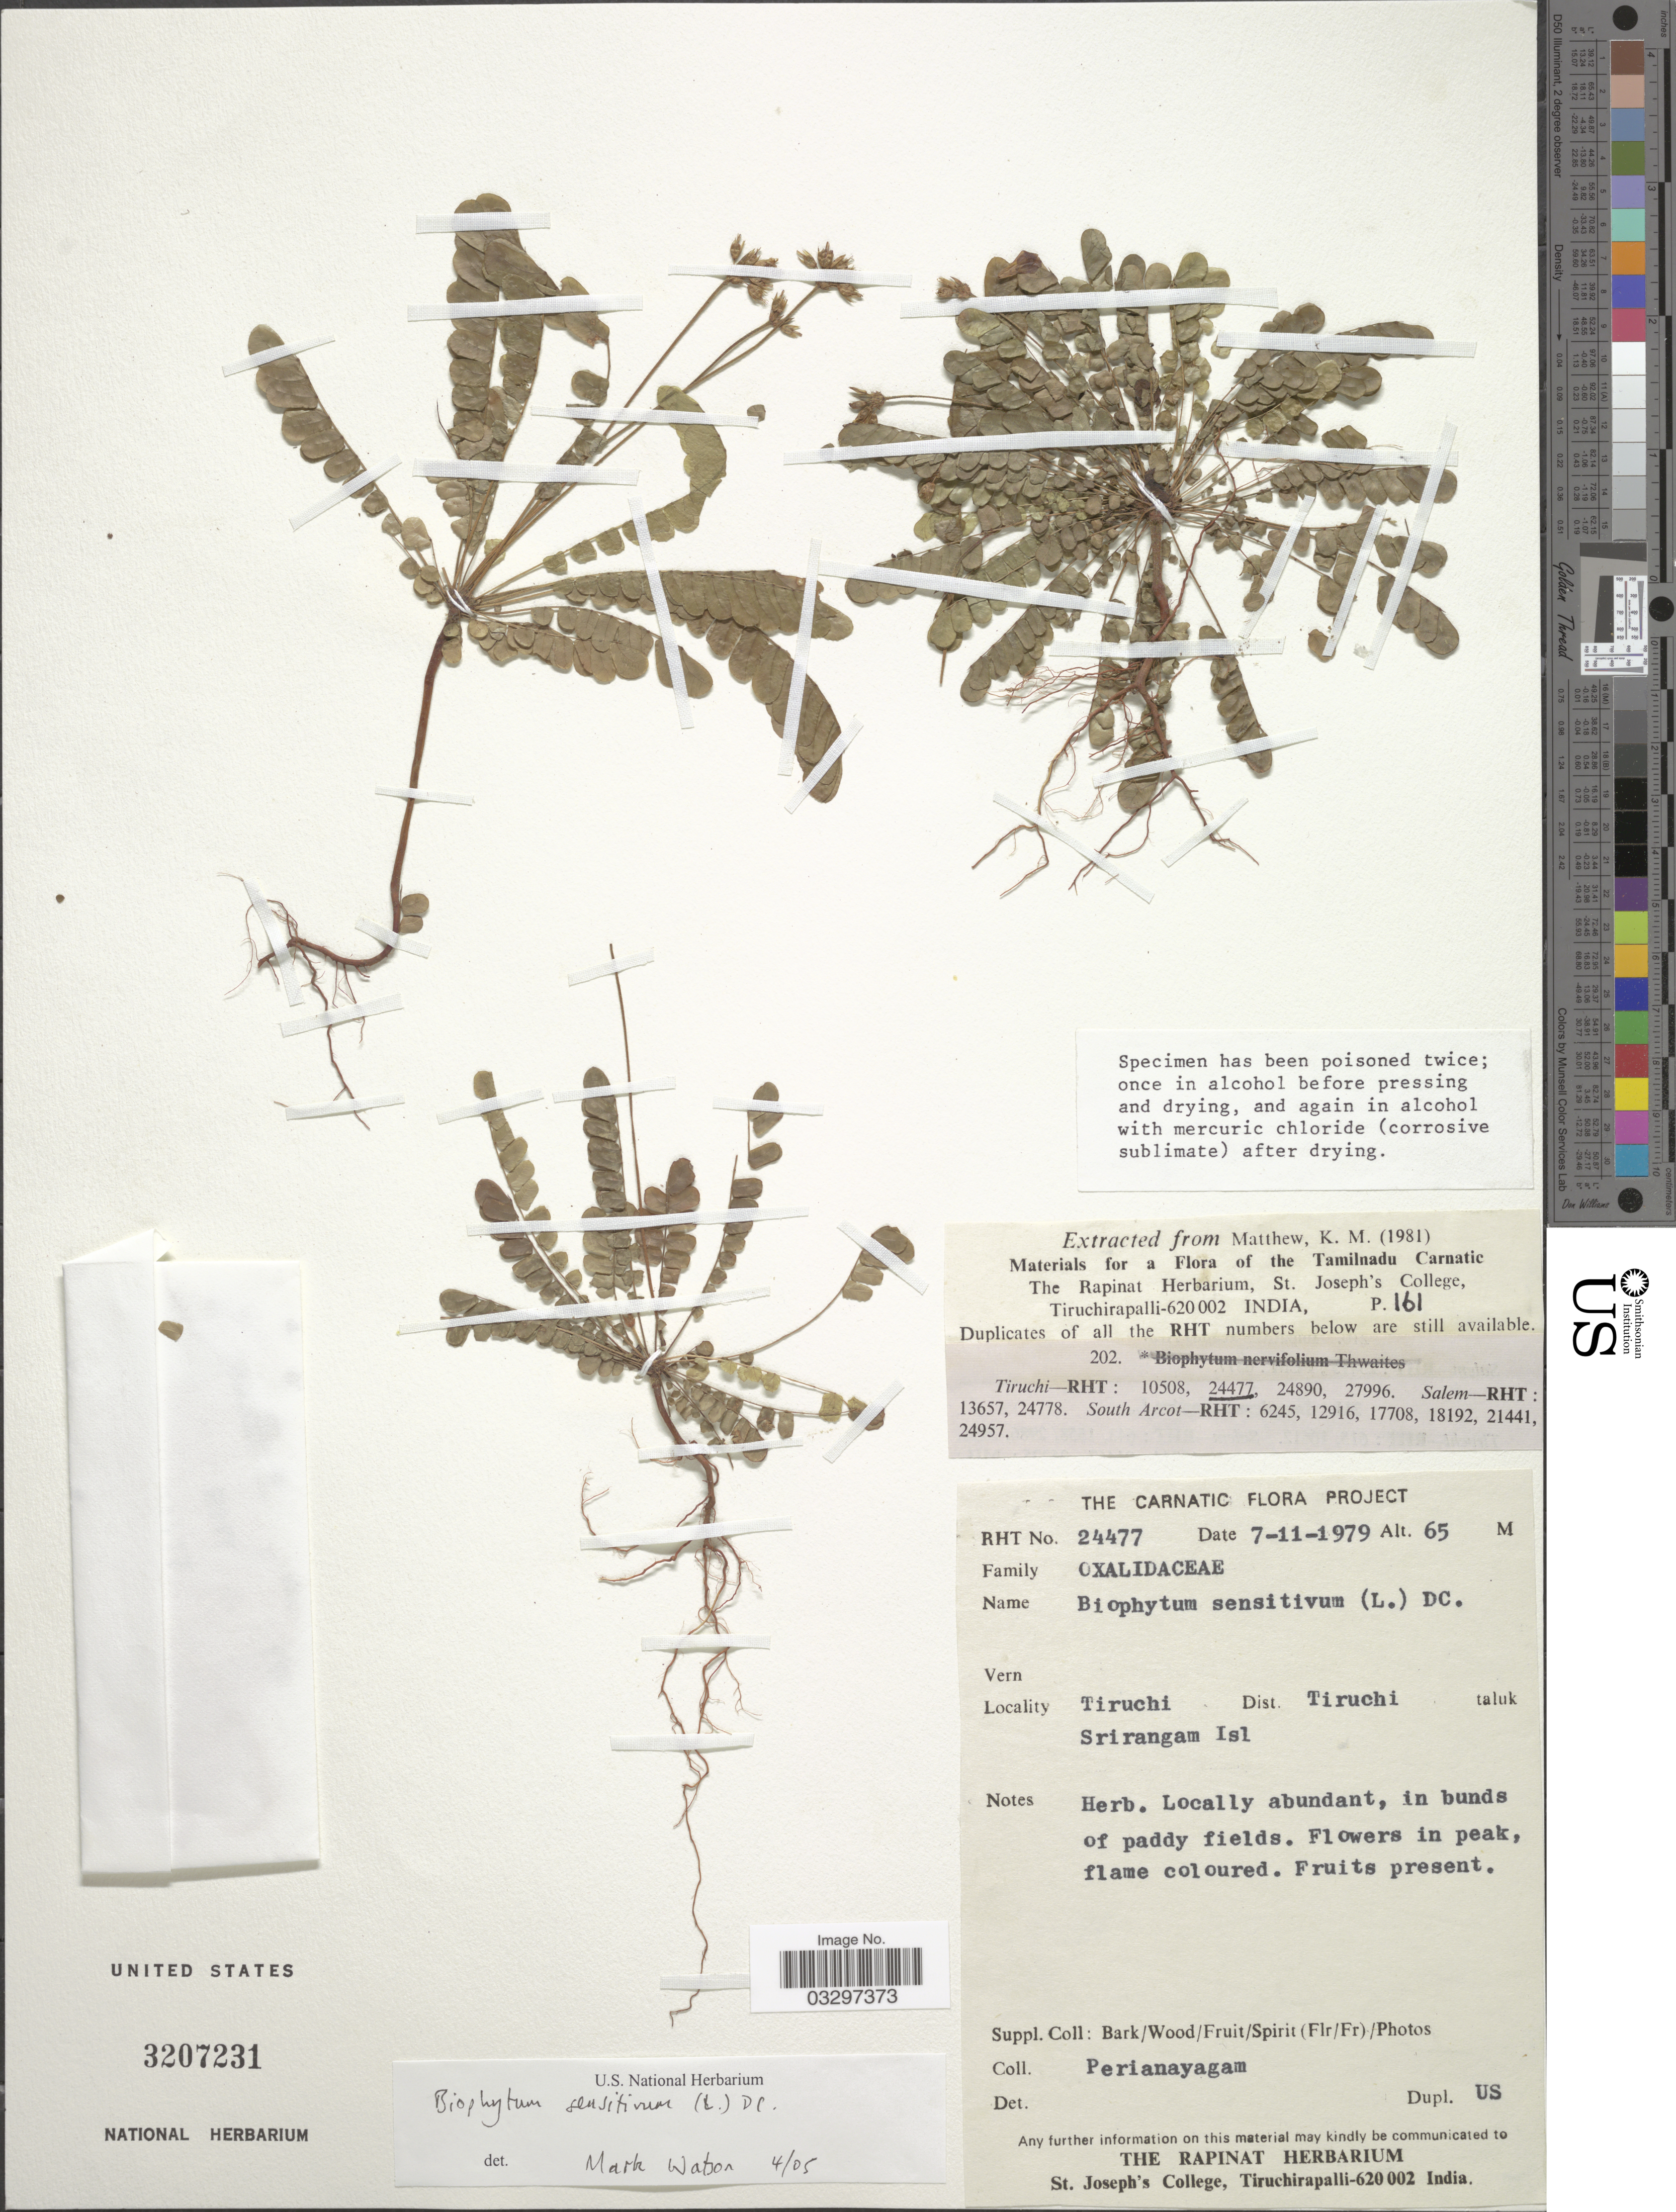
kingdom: Plantae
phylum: Tracheophyta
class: Magnoliopsida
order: Oxalidales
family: Oxalidaceae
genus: Biophytum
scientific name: Biophytum sensitivum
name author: (L.) DC.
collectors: S. Perianayagam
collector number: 24477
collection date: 1979-11-07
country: India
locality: Tiruchi Dist. Tiruchi taluk Srirangam Isl.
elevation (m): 65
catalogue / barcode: US 3207231